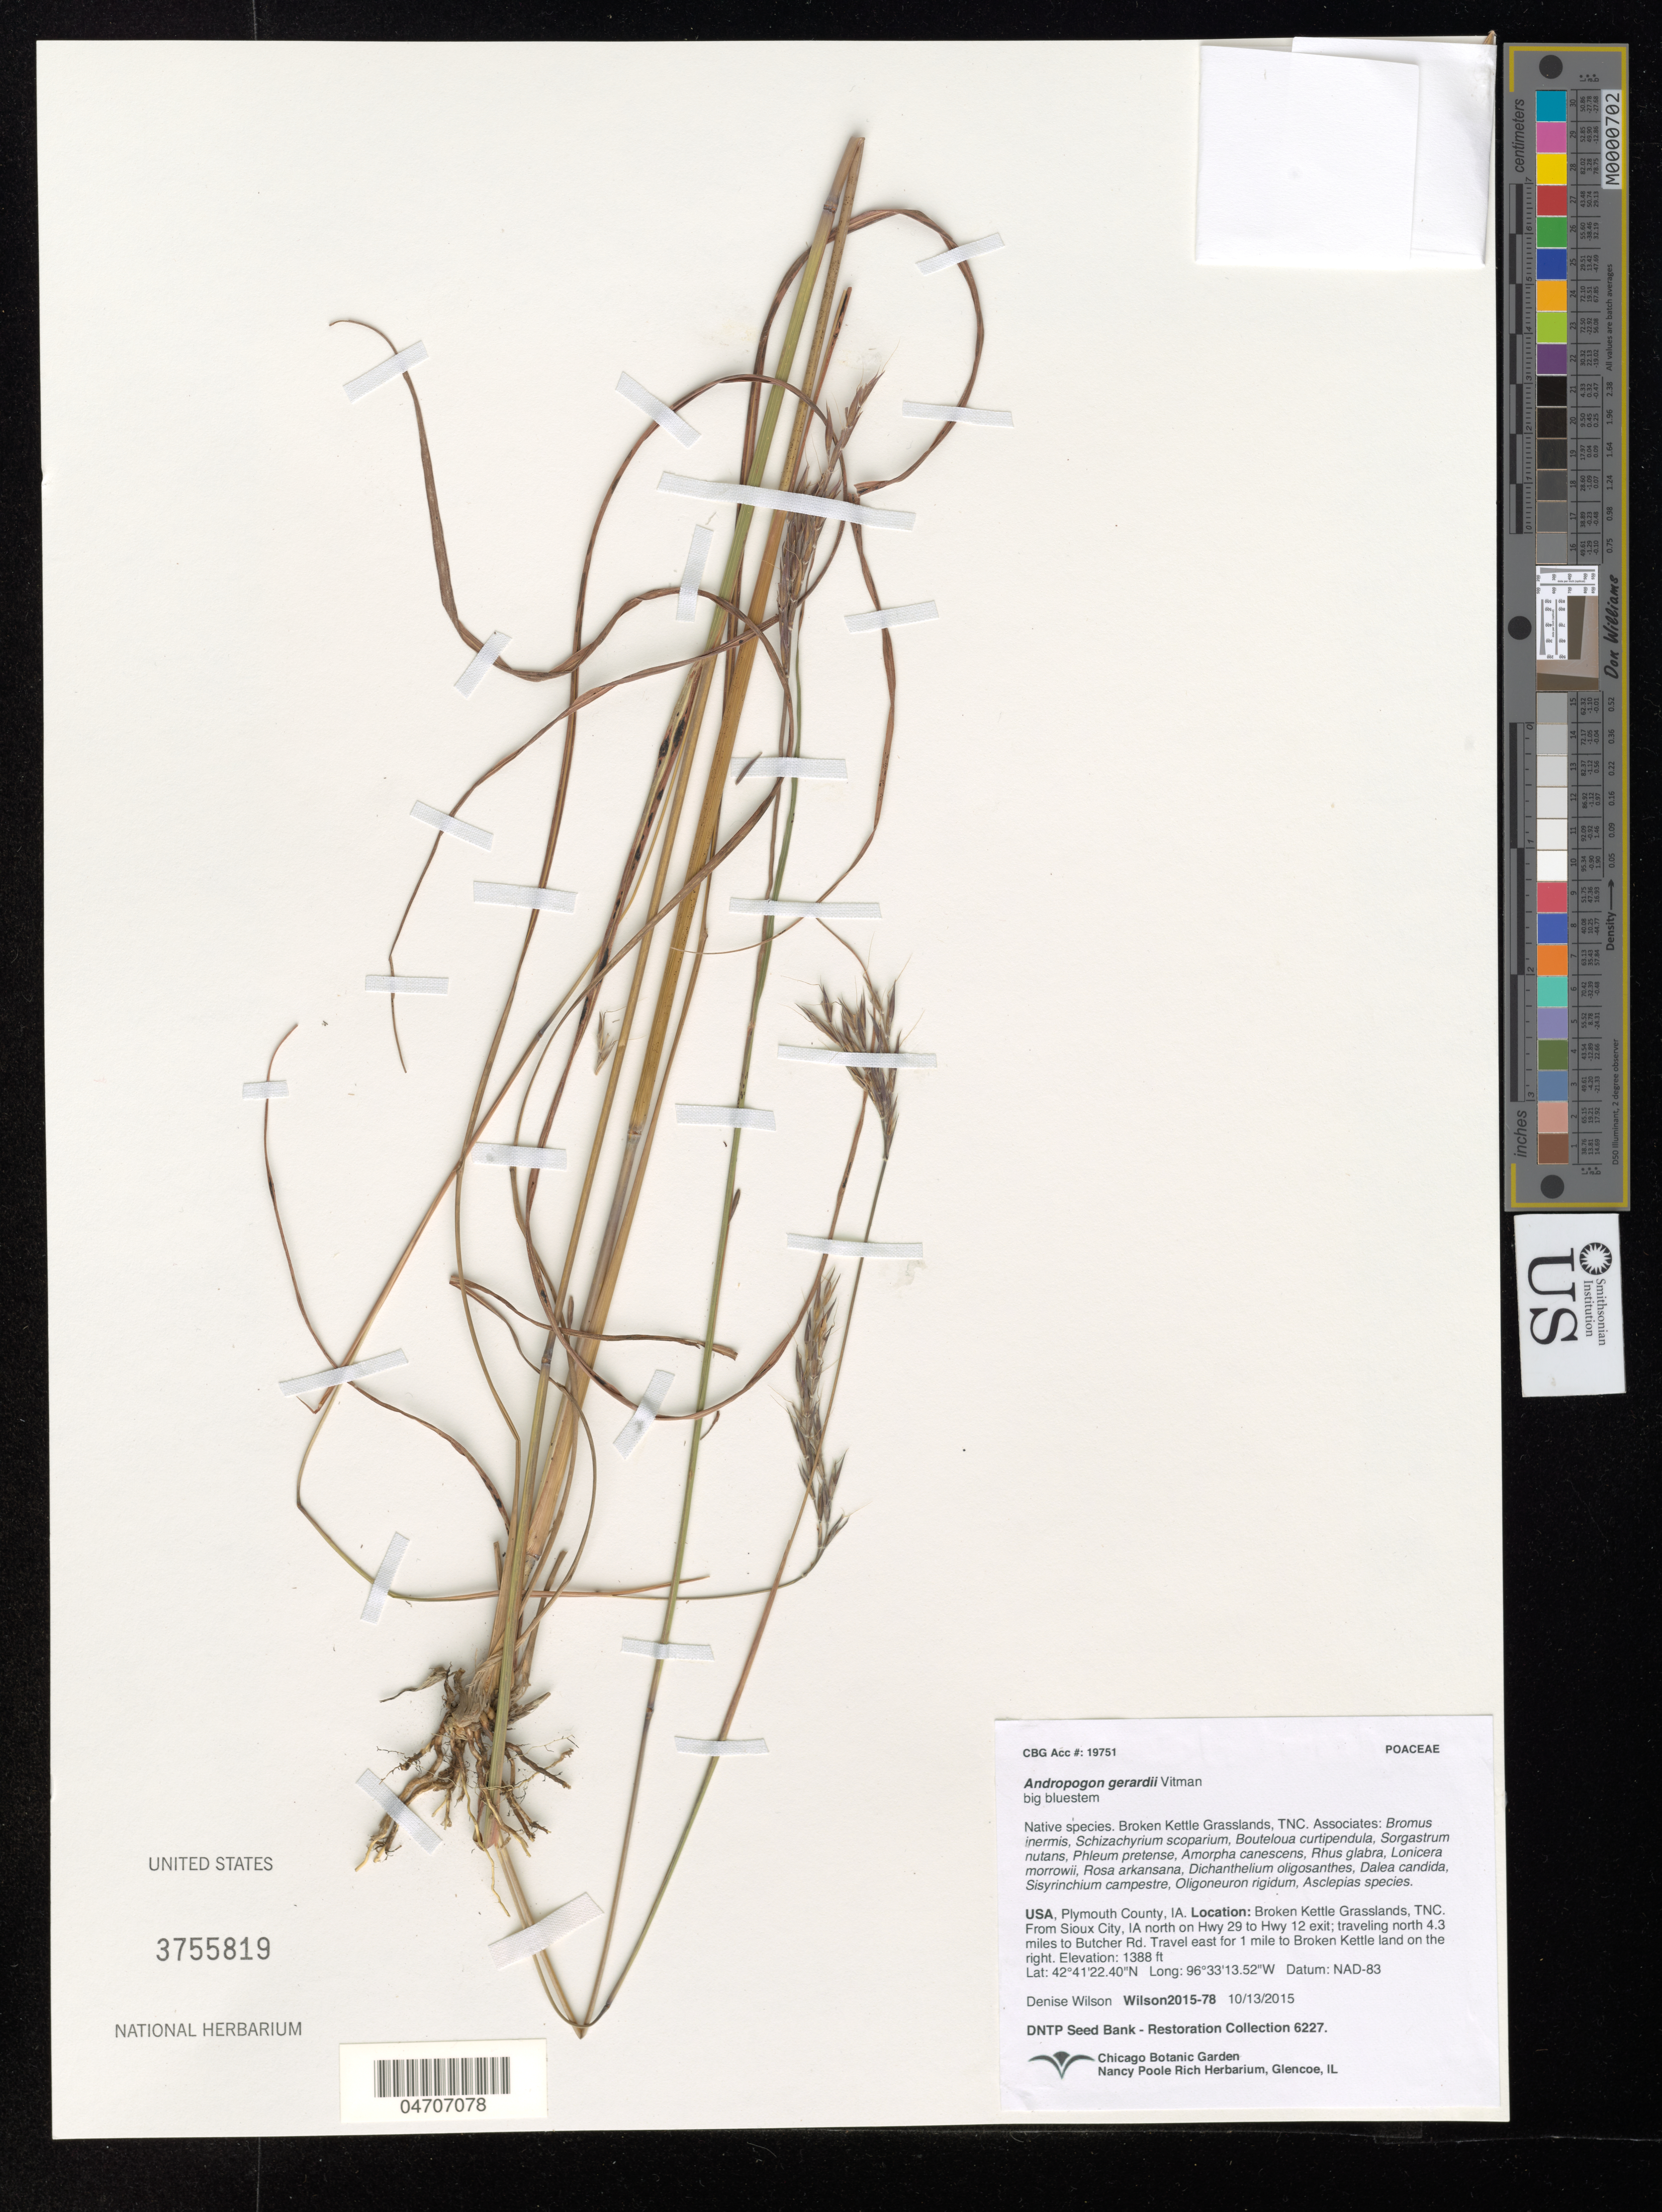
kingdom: Plantae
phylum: Tracheophyta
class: Liliopsida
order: Poales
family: Poaceae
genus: Andropogon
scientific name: Andropogon gerardii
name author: Vitman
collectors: D. Wilson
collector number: Wilson2015-78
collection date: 2015-10-13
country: United States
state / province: Iowa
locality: Plymouth County. Broken Kettle Grasslands, TNC. From Sioux City, IA north on Hwy 29 to Hwy 12 exit; traveling north 4.3 miles to Butcher Rd. Travel east for 1 mile to Broken Kettle land on the right.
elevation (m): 423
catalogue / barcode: US 3755819